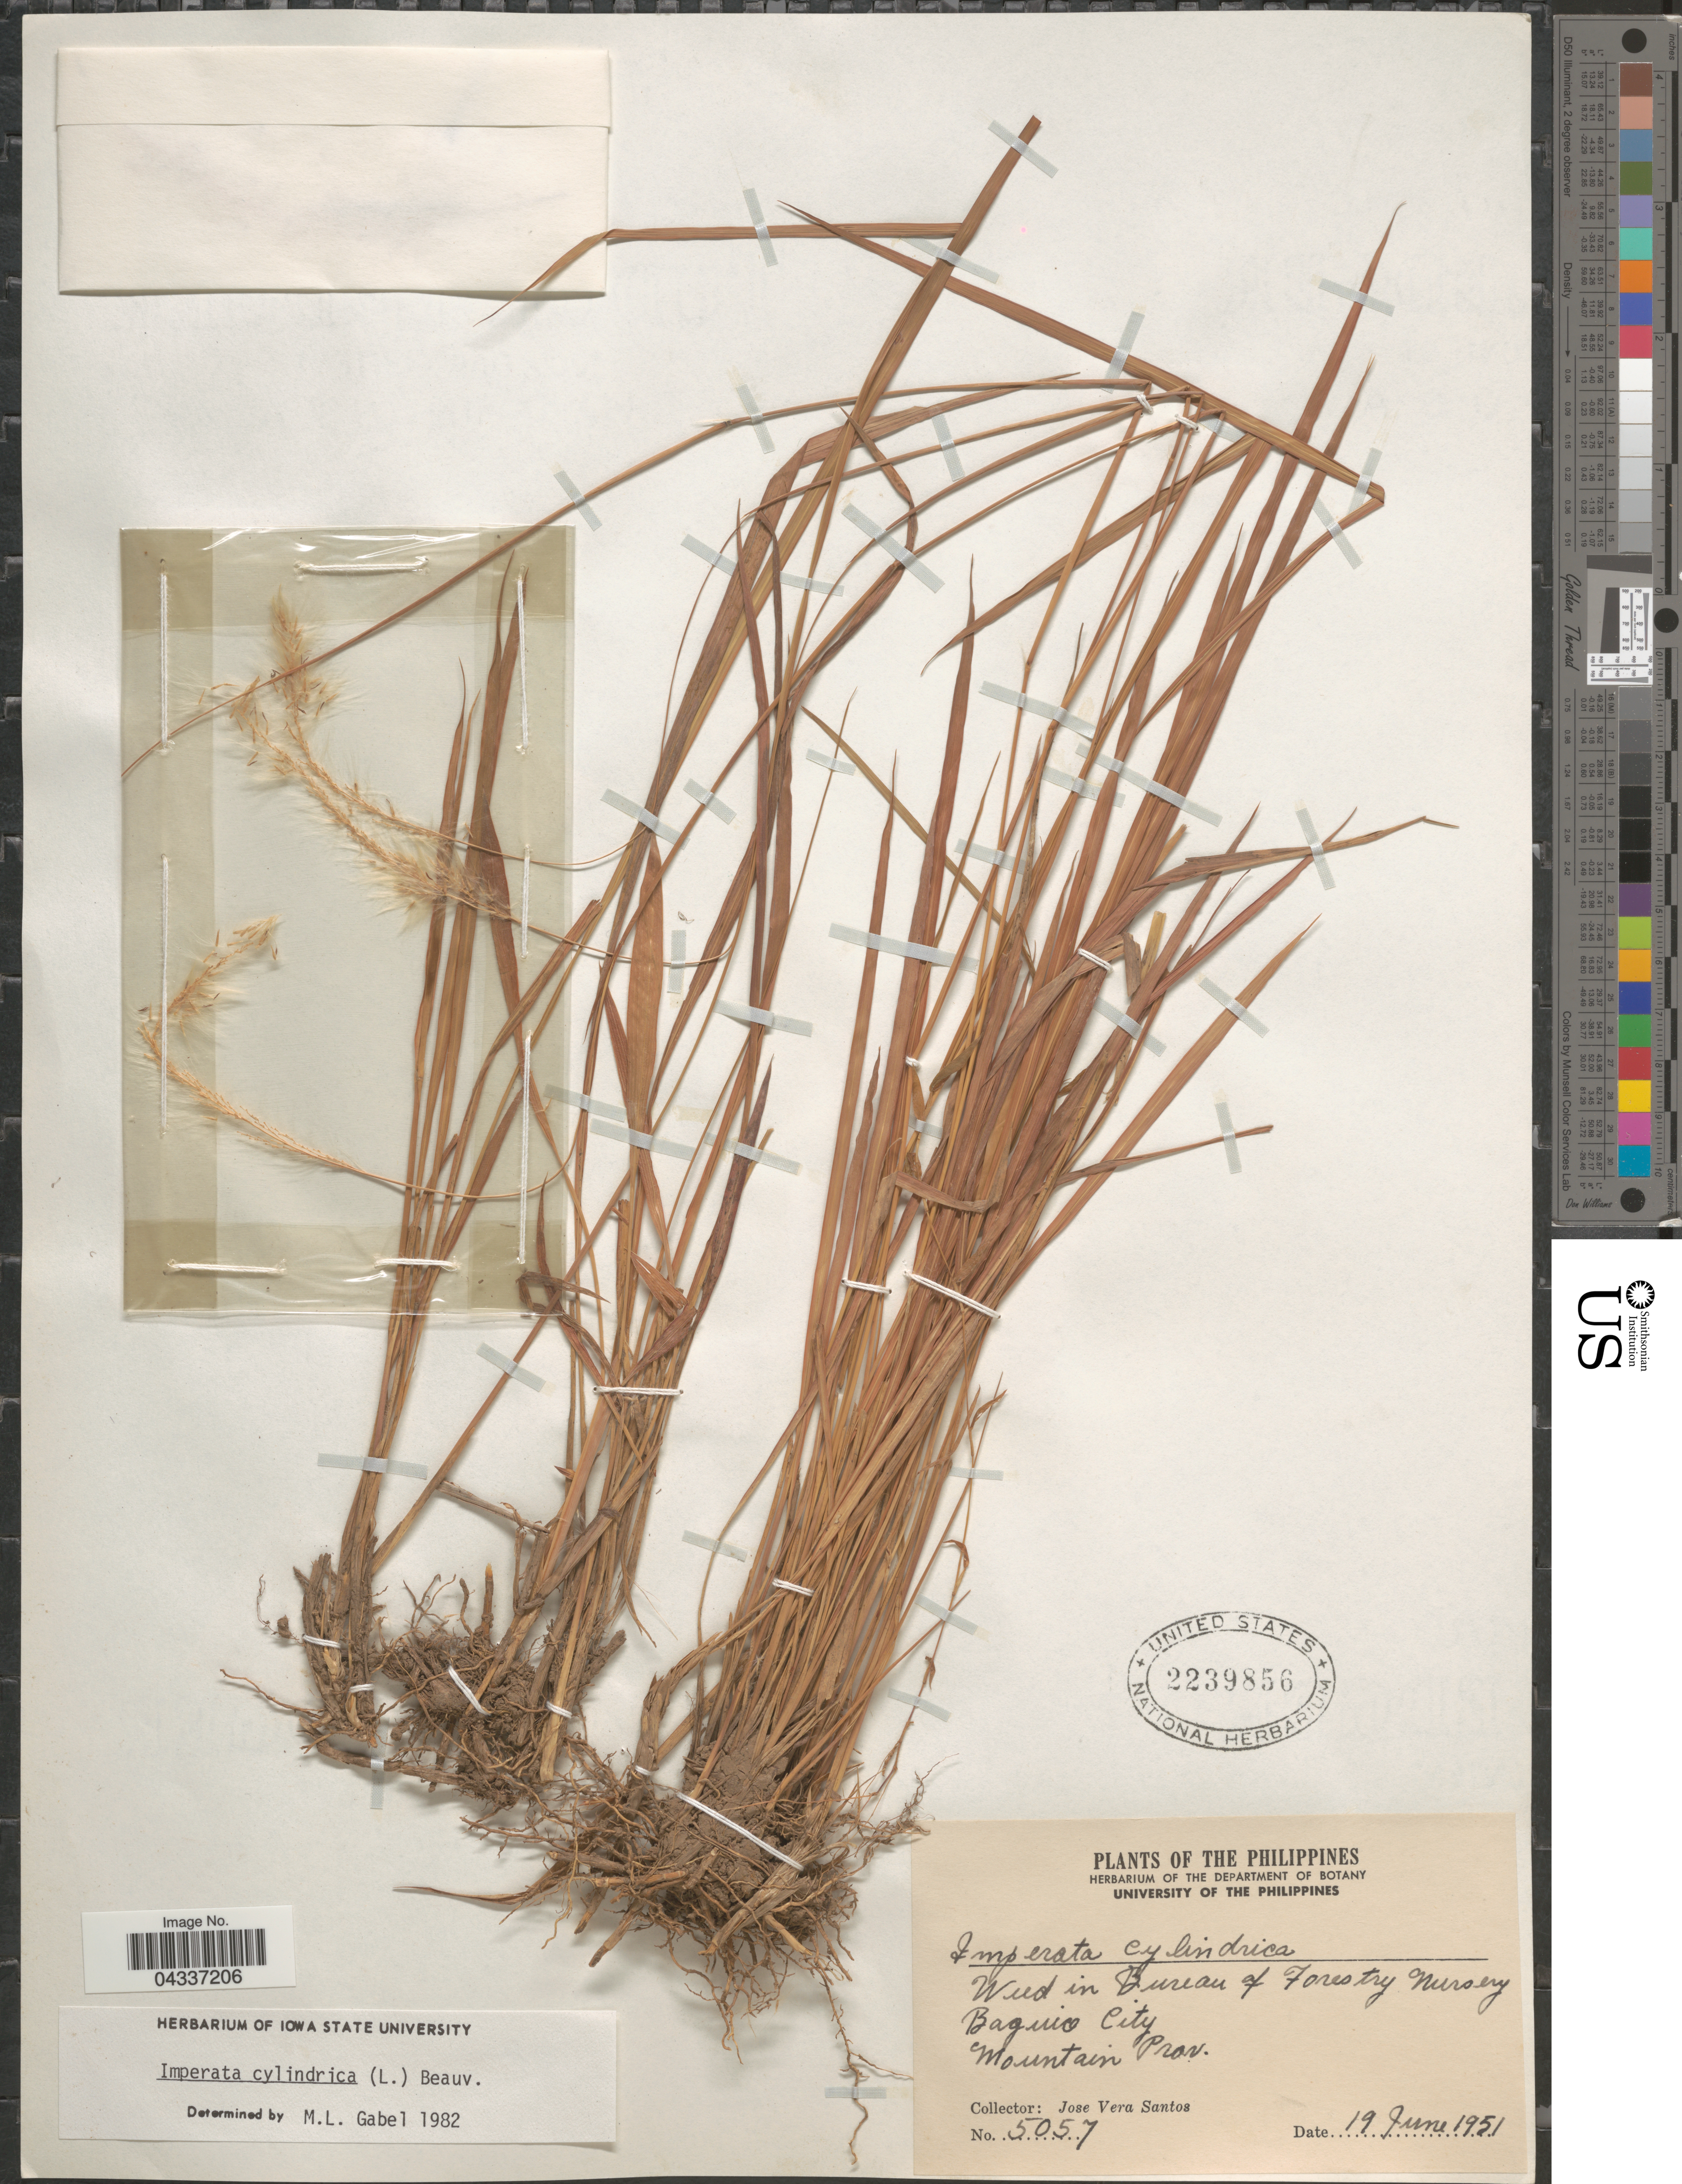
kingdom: Plantae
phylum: Tracheophyta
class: Liliopsida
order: Poales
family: Poaceae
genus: Imperata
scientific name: Imperata cylindrica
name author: (L.) P. Beauv.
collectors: J. V. Santos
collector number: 5057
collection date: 1951-06-19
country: Philippines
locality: In Bureau of Forestry Nursery. Baguio City. Mountain Prov.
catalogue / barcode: US 2239856